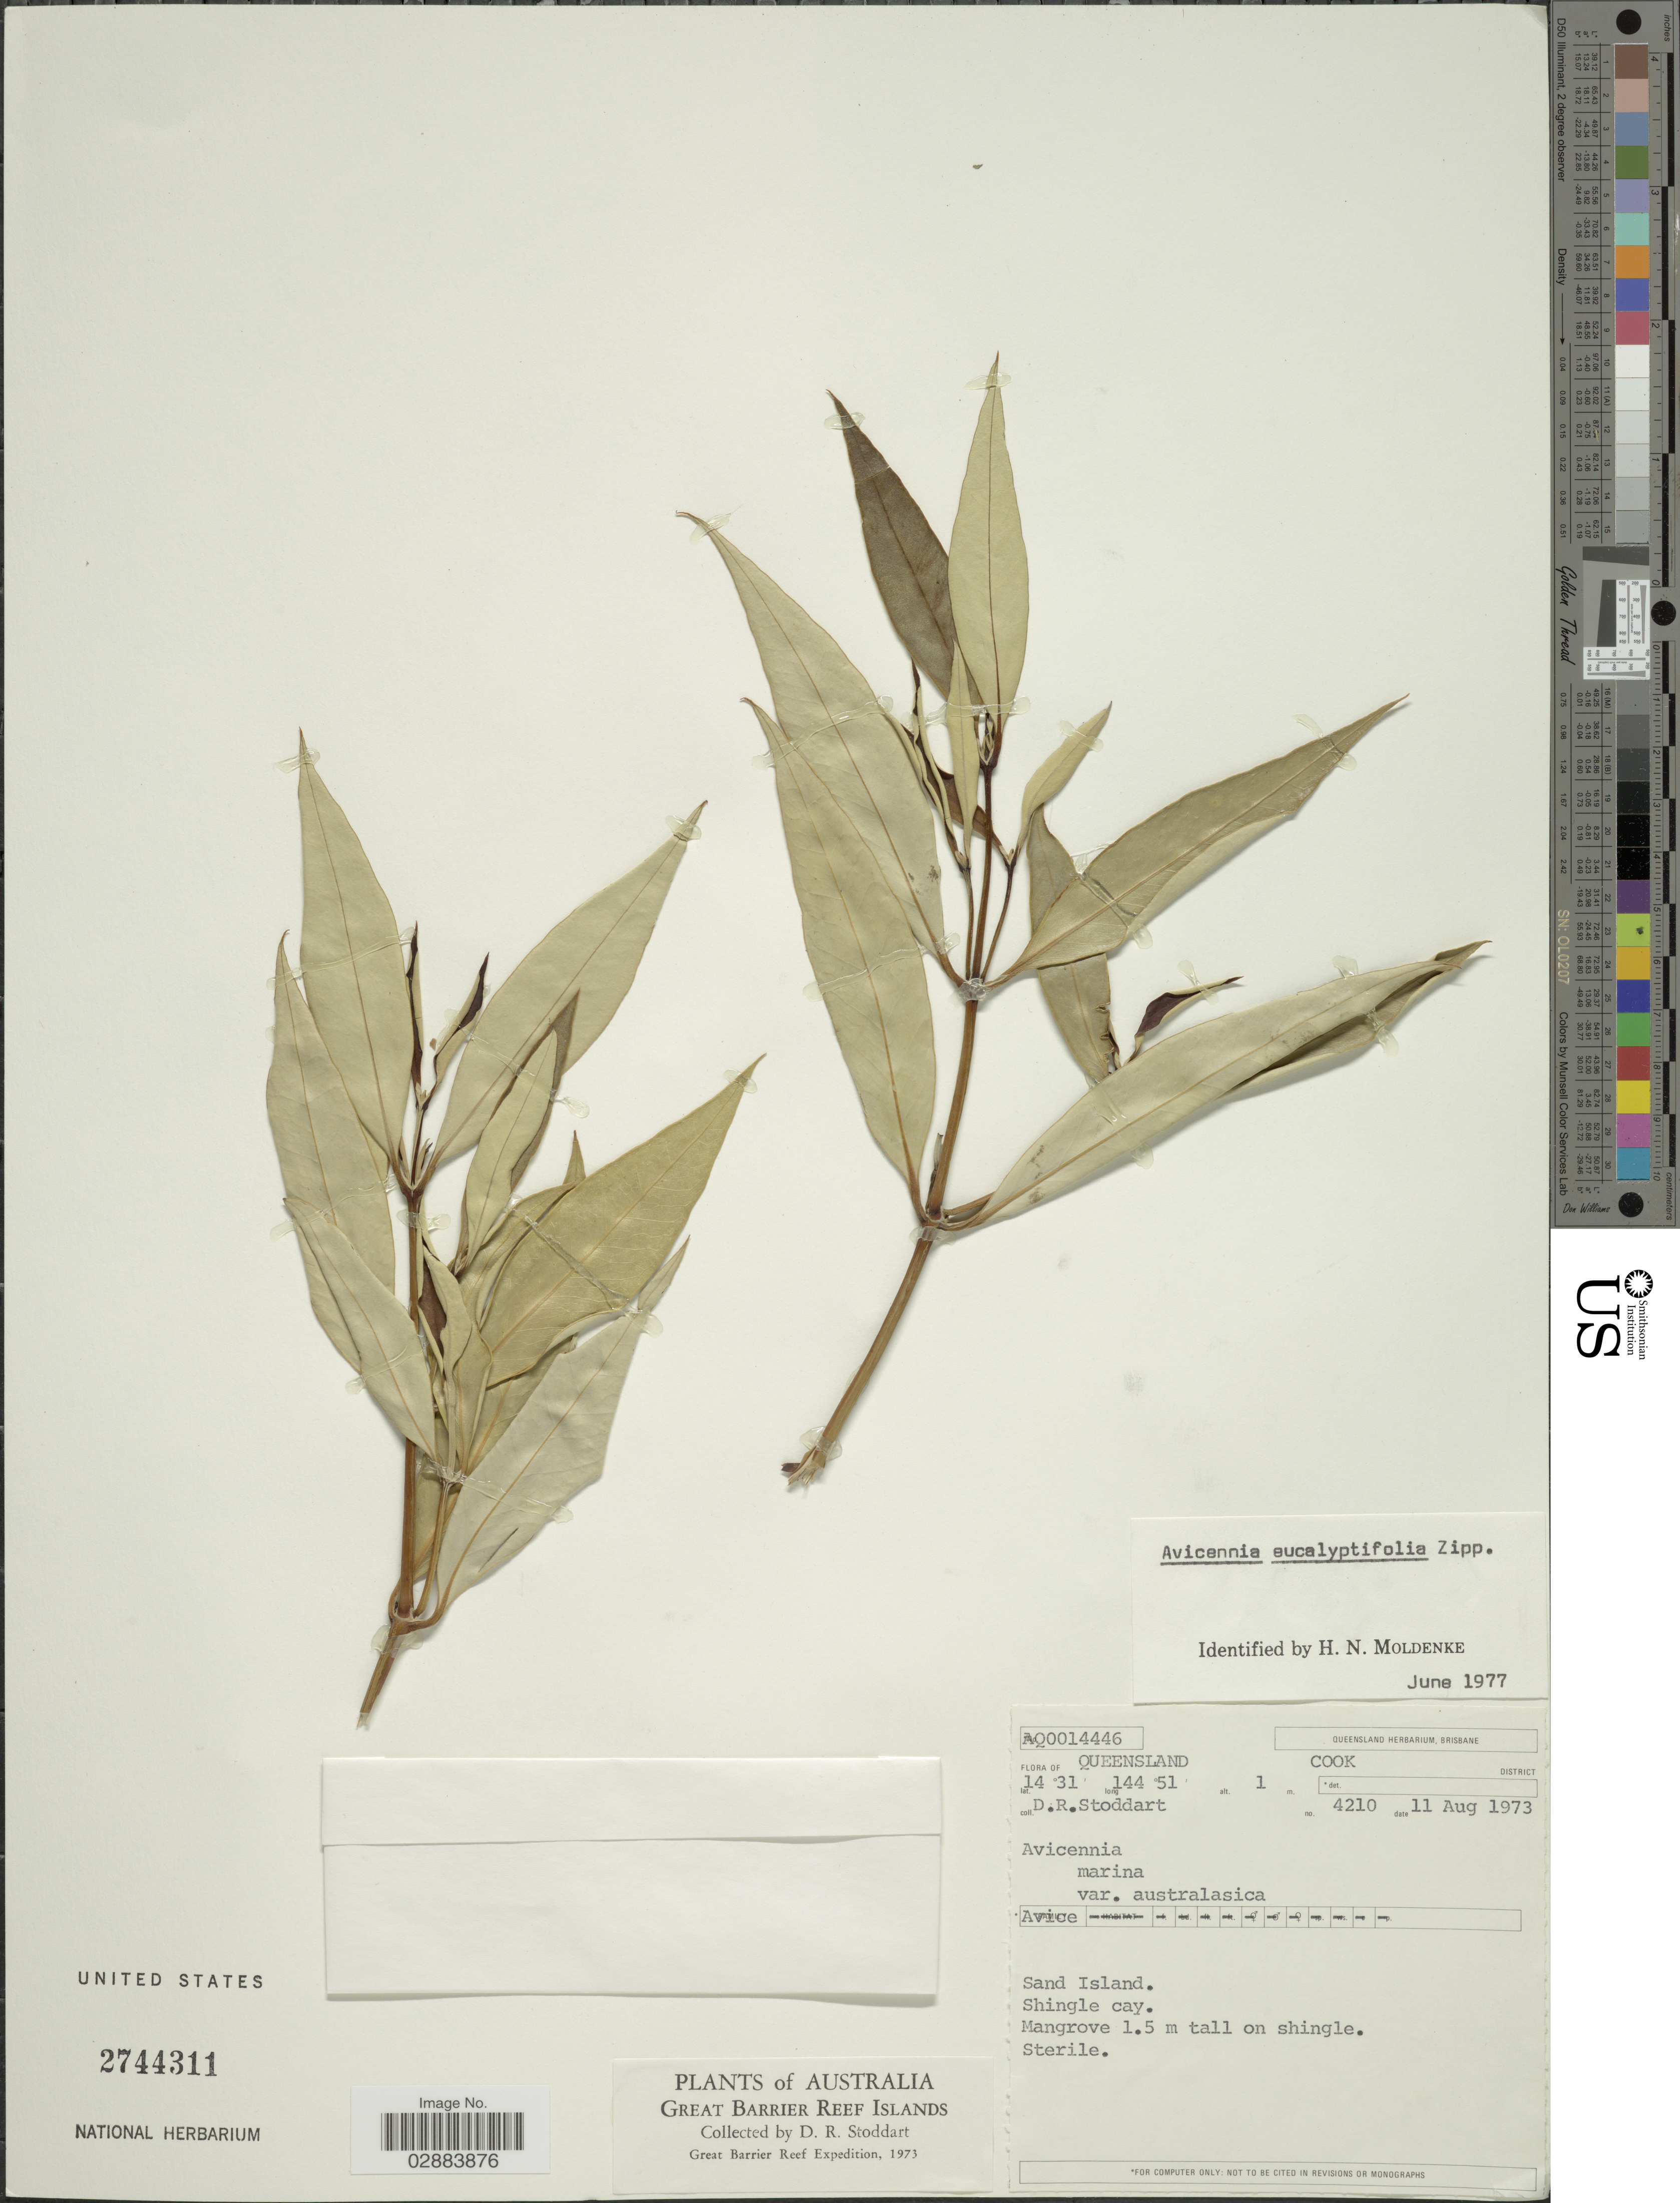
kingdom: Plantae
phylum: Tracheophyta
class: Magnoliopsida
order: Lamiales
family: Acanthaceae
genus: Avicennia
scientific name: Avicennia eucalyptifolia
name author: (Valeton) Zipp. ex Moldenke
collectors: D. R. Stoddart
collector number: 4210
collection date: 1973-08-11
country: Australia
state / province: Queensland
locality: Cook District. Sand Island.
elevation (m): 1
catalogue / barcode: US 2744311